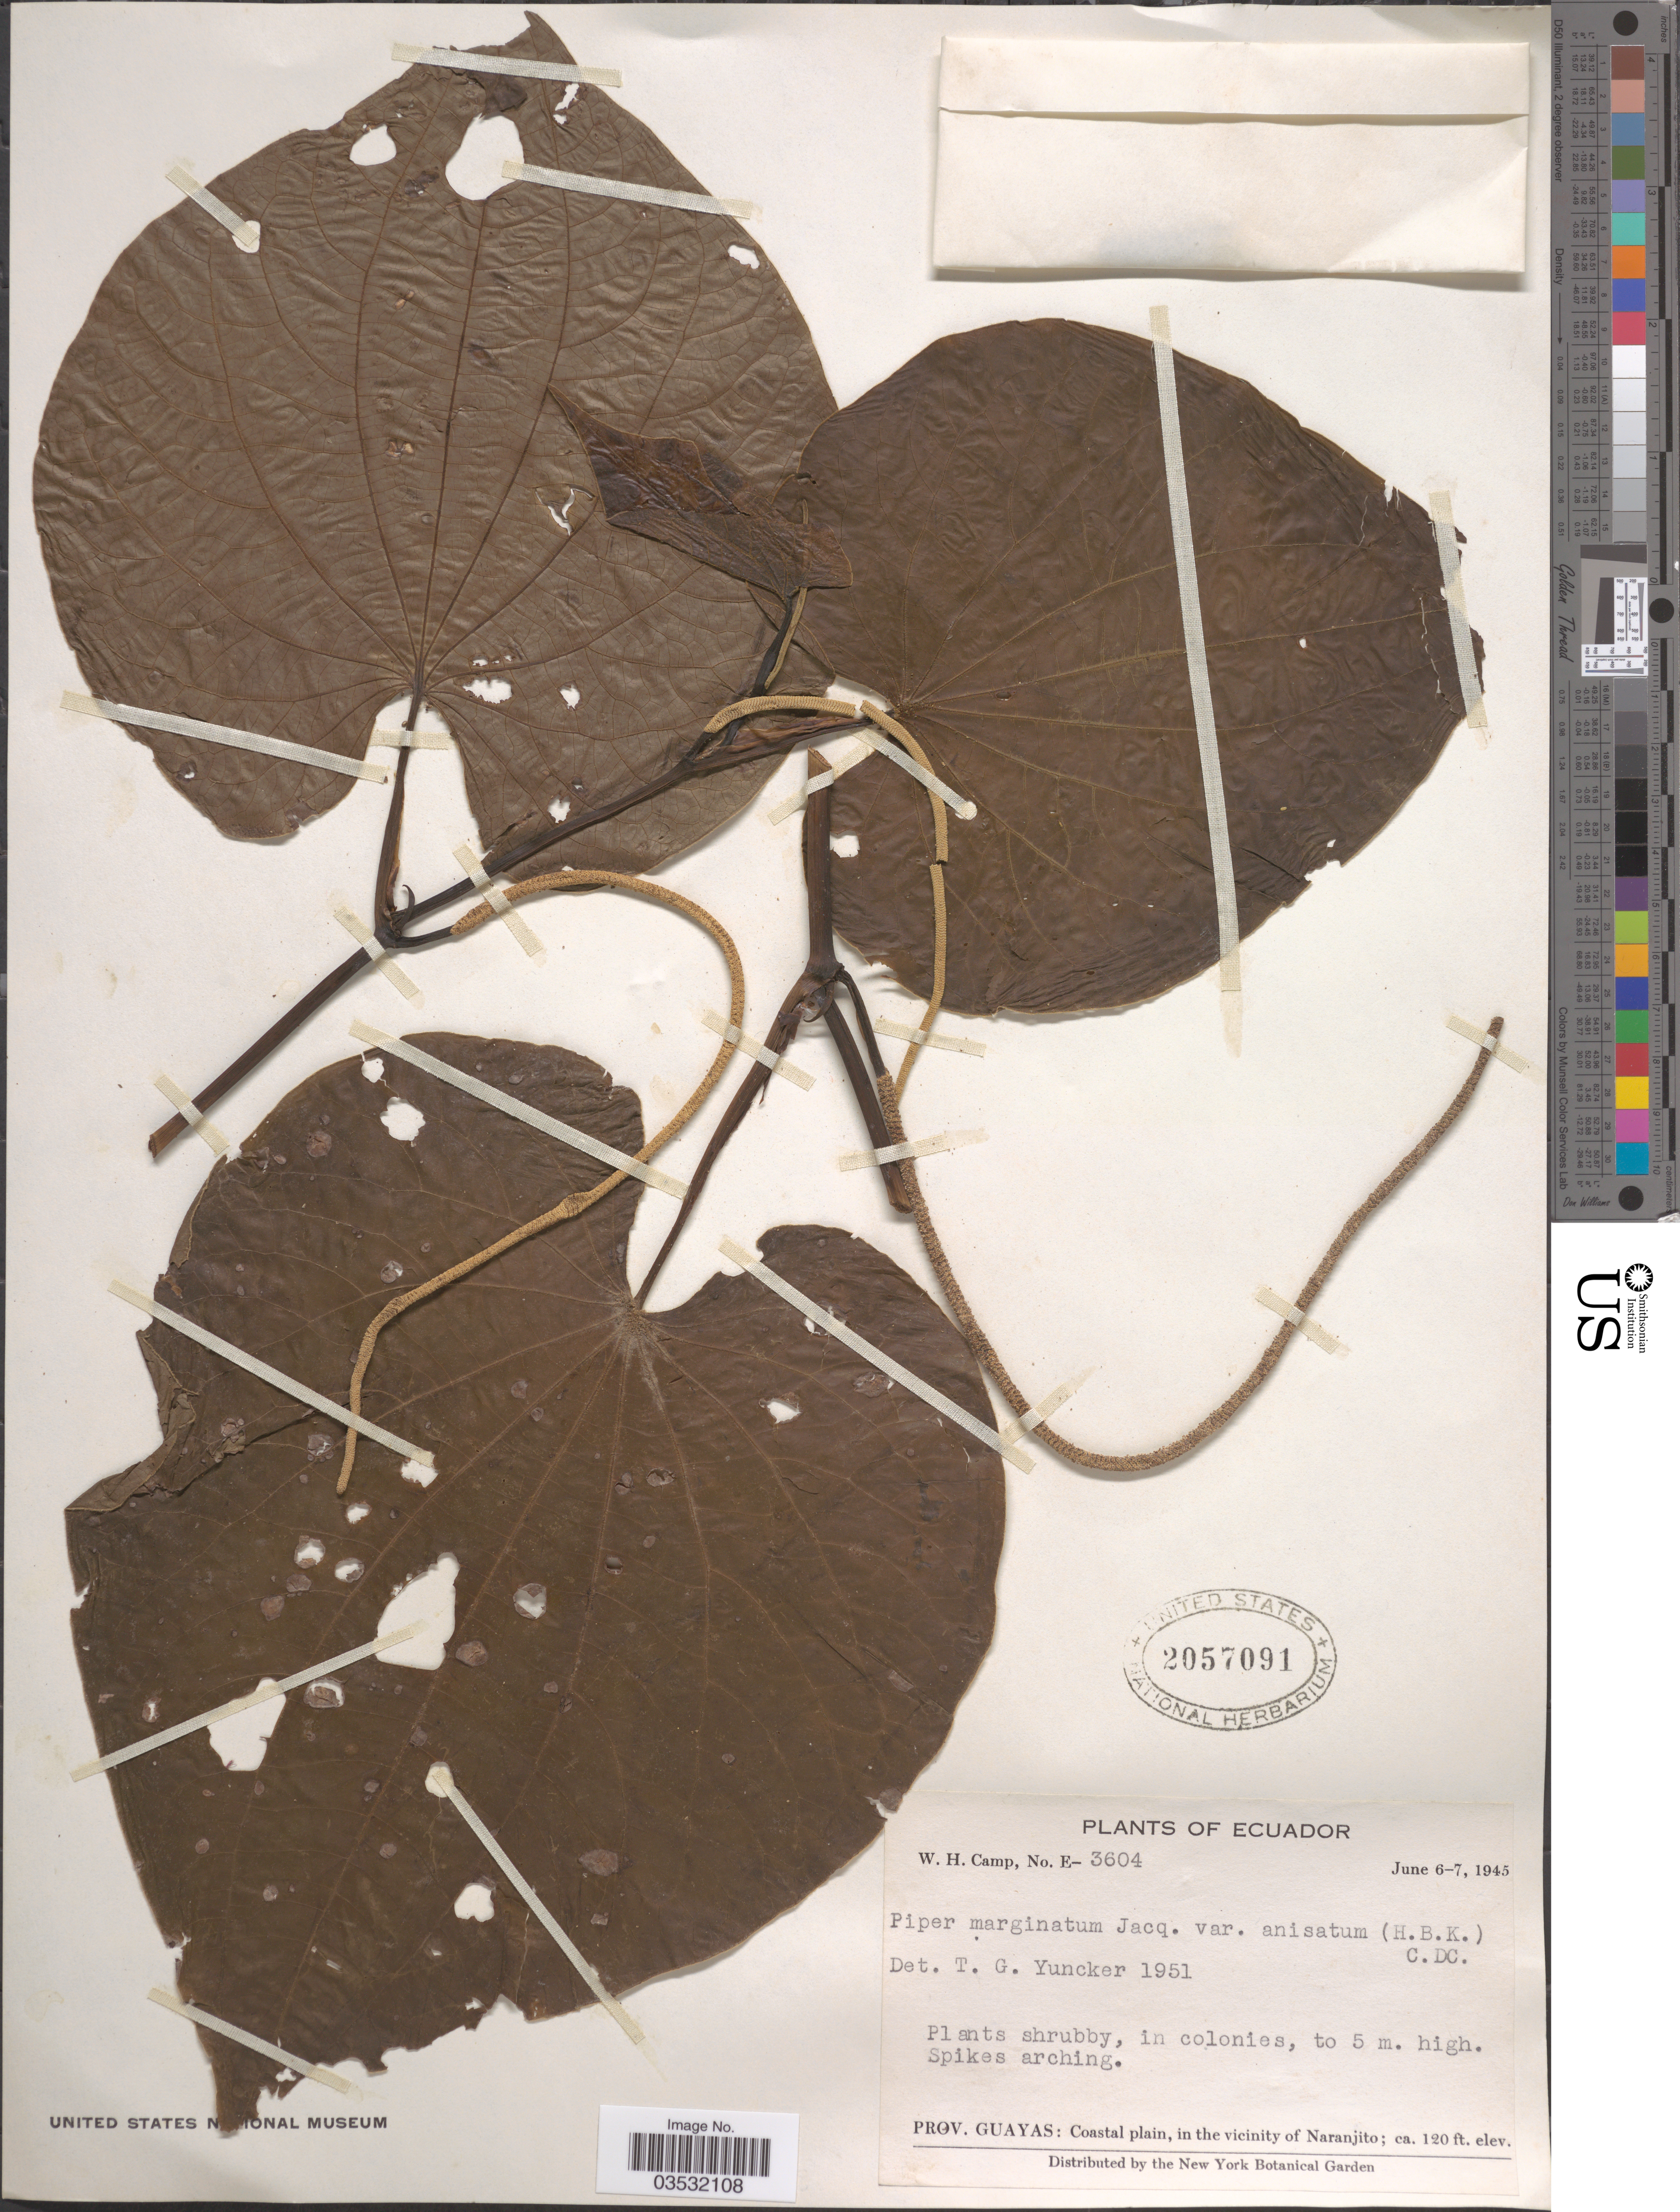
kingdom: Plantae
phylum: Tracheophyta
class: Magnoliopsida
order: Piperales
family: Piperaceae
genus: Piper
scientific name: Piper marginatum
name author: Jacq.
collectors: W. H. Camp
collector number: E-3604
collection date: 1945-06-06/1945-06-07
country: Ecuador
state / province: Guayas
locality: Coastal plain, in the vicinity of Naranjito.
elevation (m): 37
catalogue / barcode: US 2057091